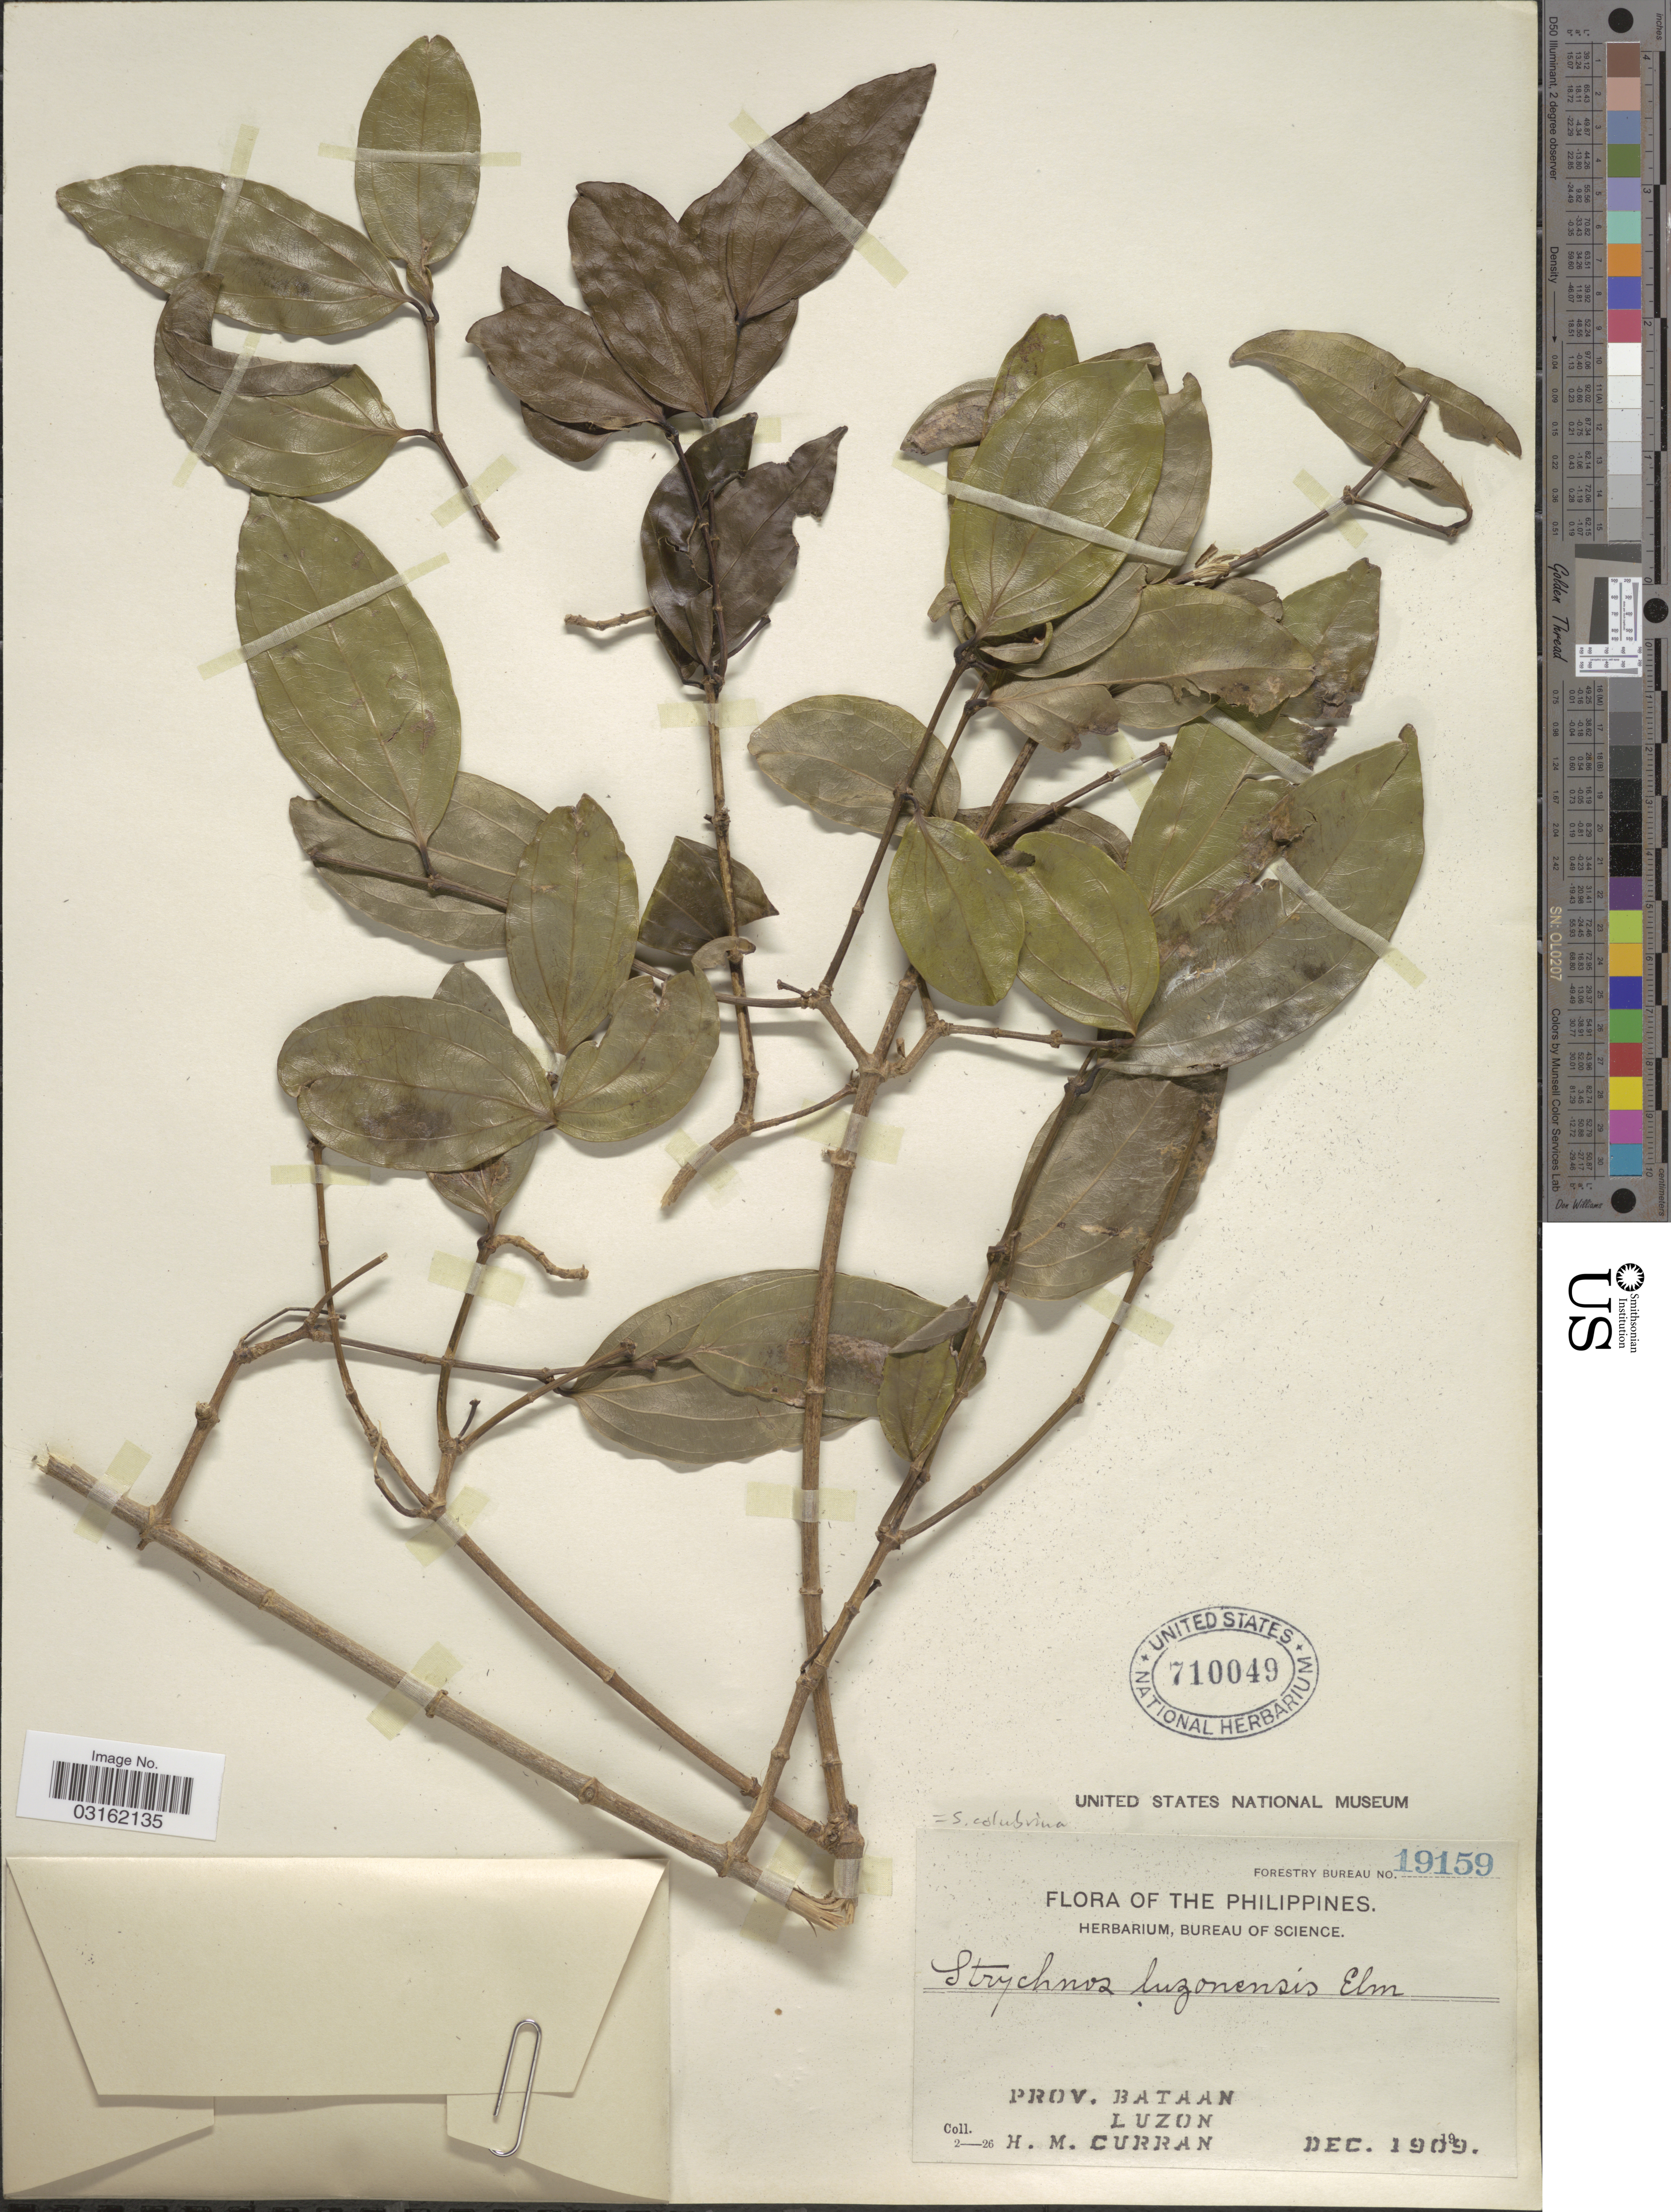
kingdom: Plantae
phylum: Tracheophyta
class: Magnoliopsida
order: Gentianales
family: Loganiaceae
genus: Strychnos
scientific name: Strychnos colubrina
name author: L.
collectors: H. M. Curran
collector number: Forestry Bureau 19159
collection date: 1909-12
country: Philippines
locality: Prov. Bataan, Luzon.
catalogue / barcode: US 710049